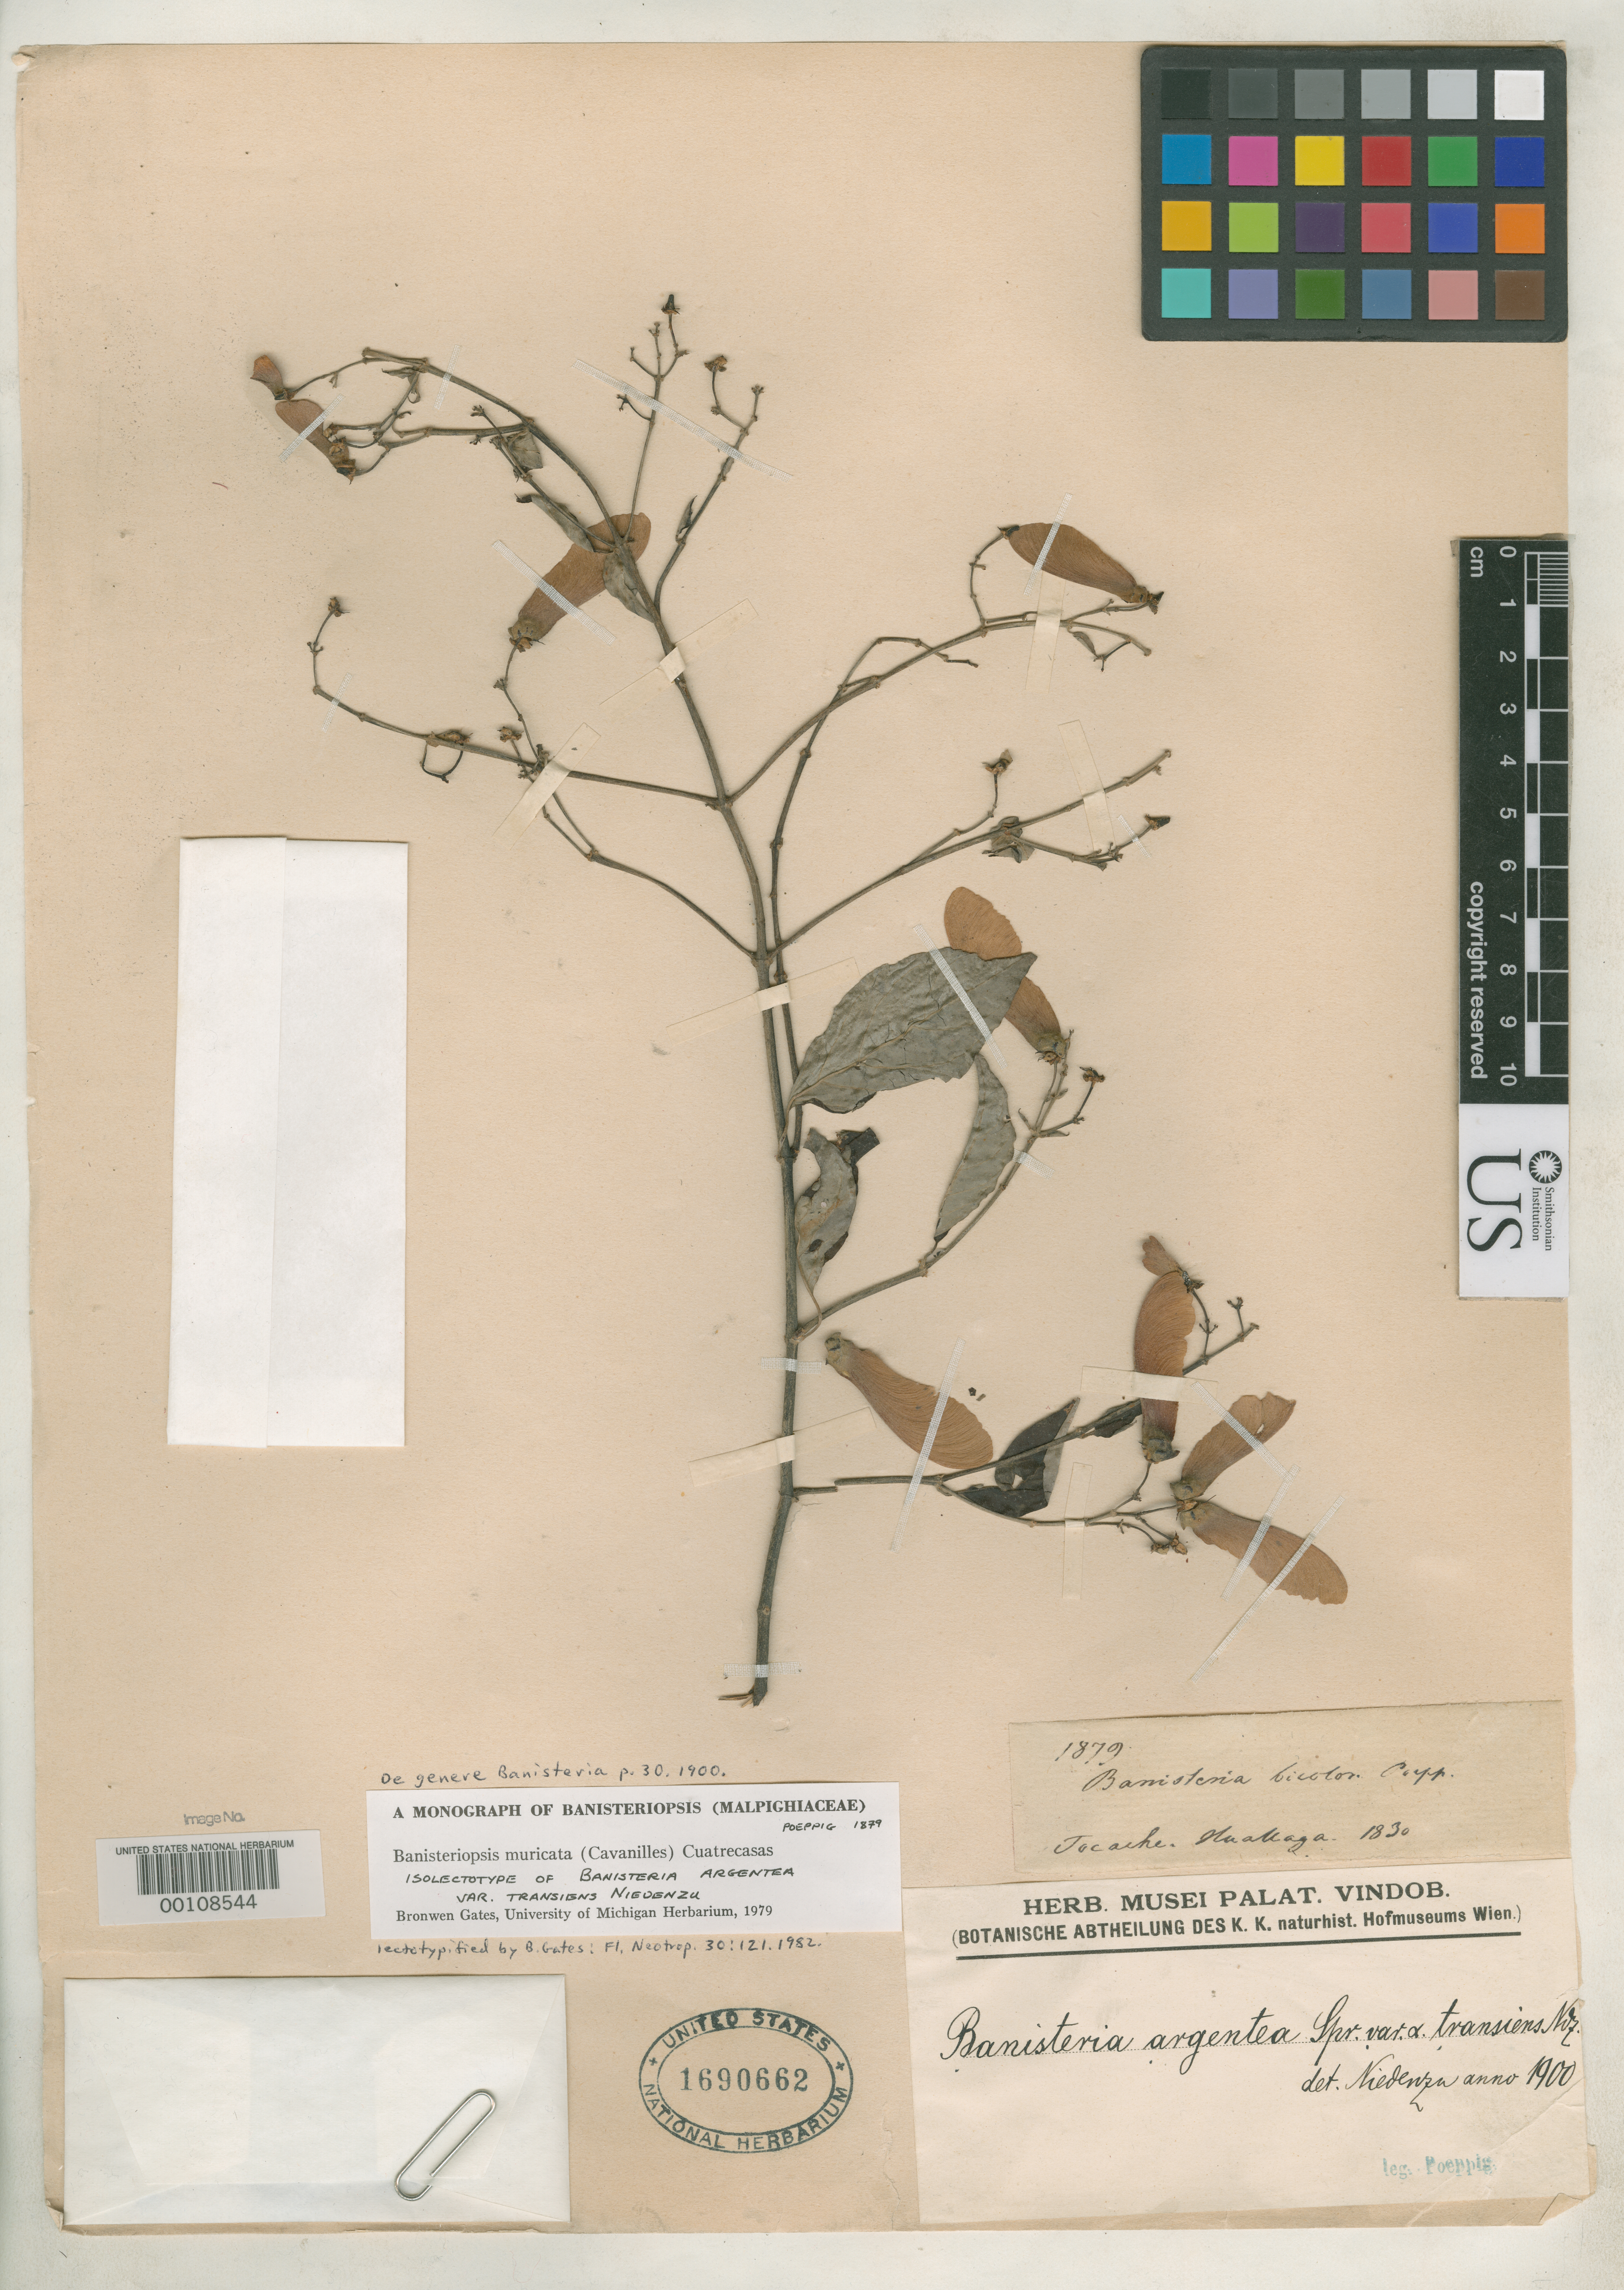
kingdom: Plantae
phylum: Tracheophyta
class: Magnoliopsida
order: Malpighiales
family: Malpighiaceae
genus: Banisteria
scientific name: Banisteria argentea var. transiens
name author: Nied.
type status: Isolectotype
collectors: E. F. Poeppig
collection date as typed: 1879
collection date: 1879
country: Peru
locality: Maynas Alto, ad ripas Hualtagae versus Missionem Uchiza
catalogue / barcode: US 1690662